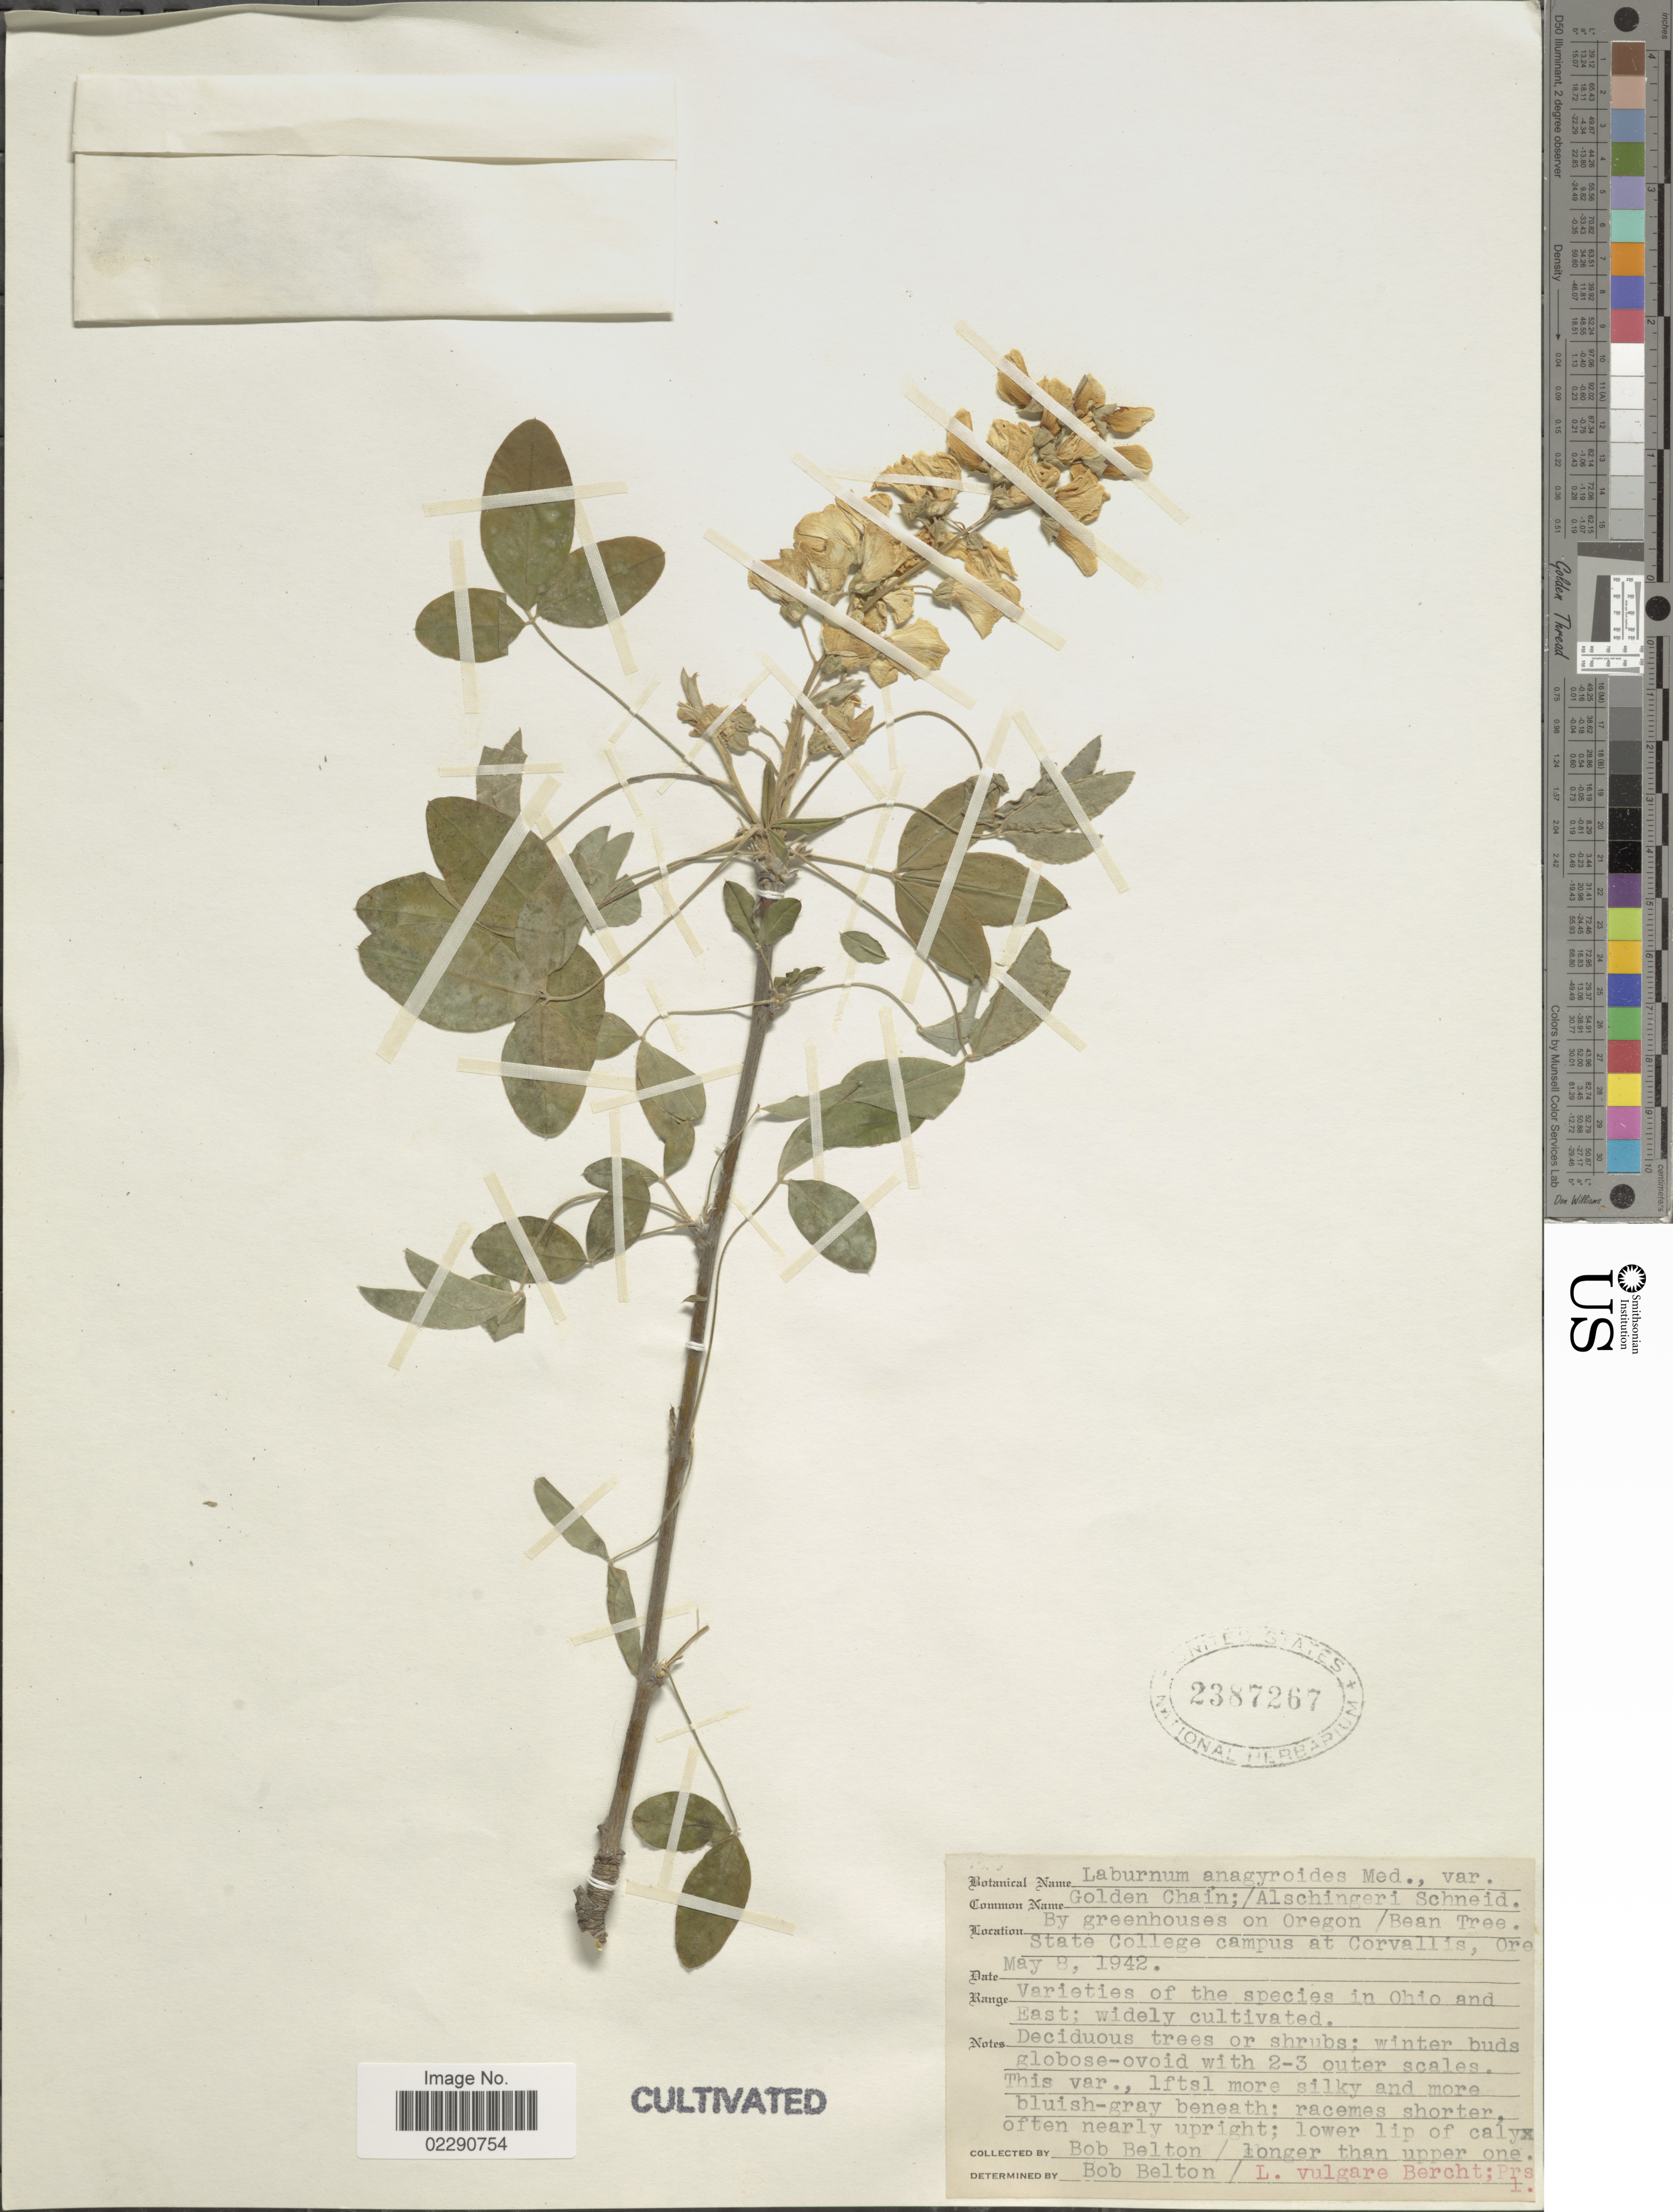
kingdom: Plantae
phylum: Tracheophyta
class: Magnoliopsida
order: Fabales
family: Fabaceae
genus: Laburnum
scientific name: Laburnum sp.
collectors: R. Belton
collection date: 1942-05-08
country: United States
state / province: Oregon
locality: Greenhouses, State Collefge Campus at Corvallis, Ore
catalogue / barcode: US 2387267